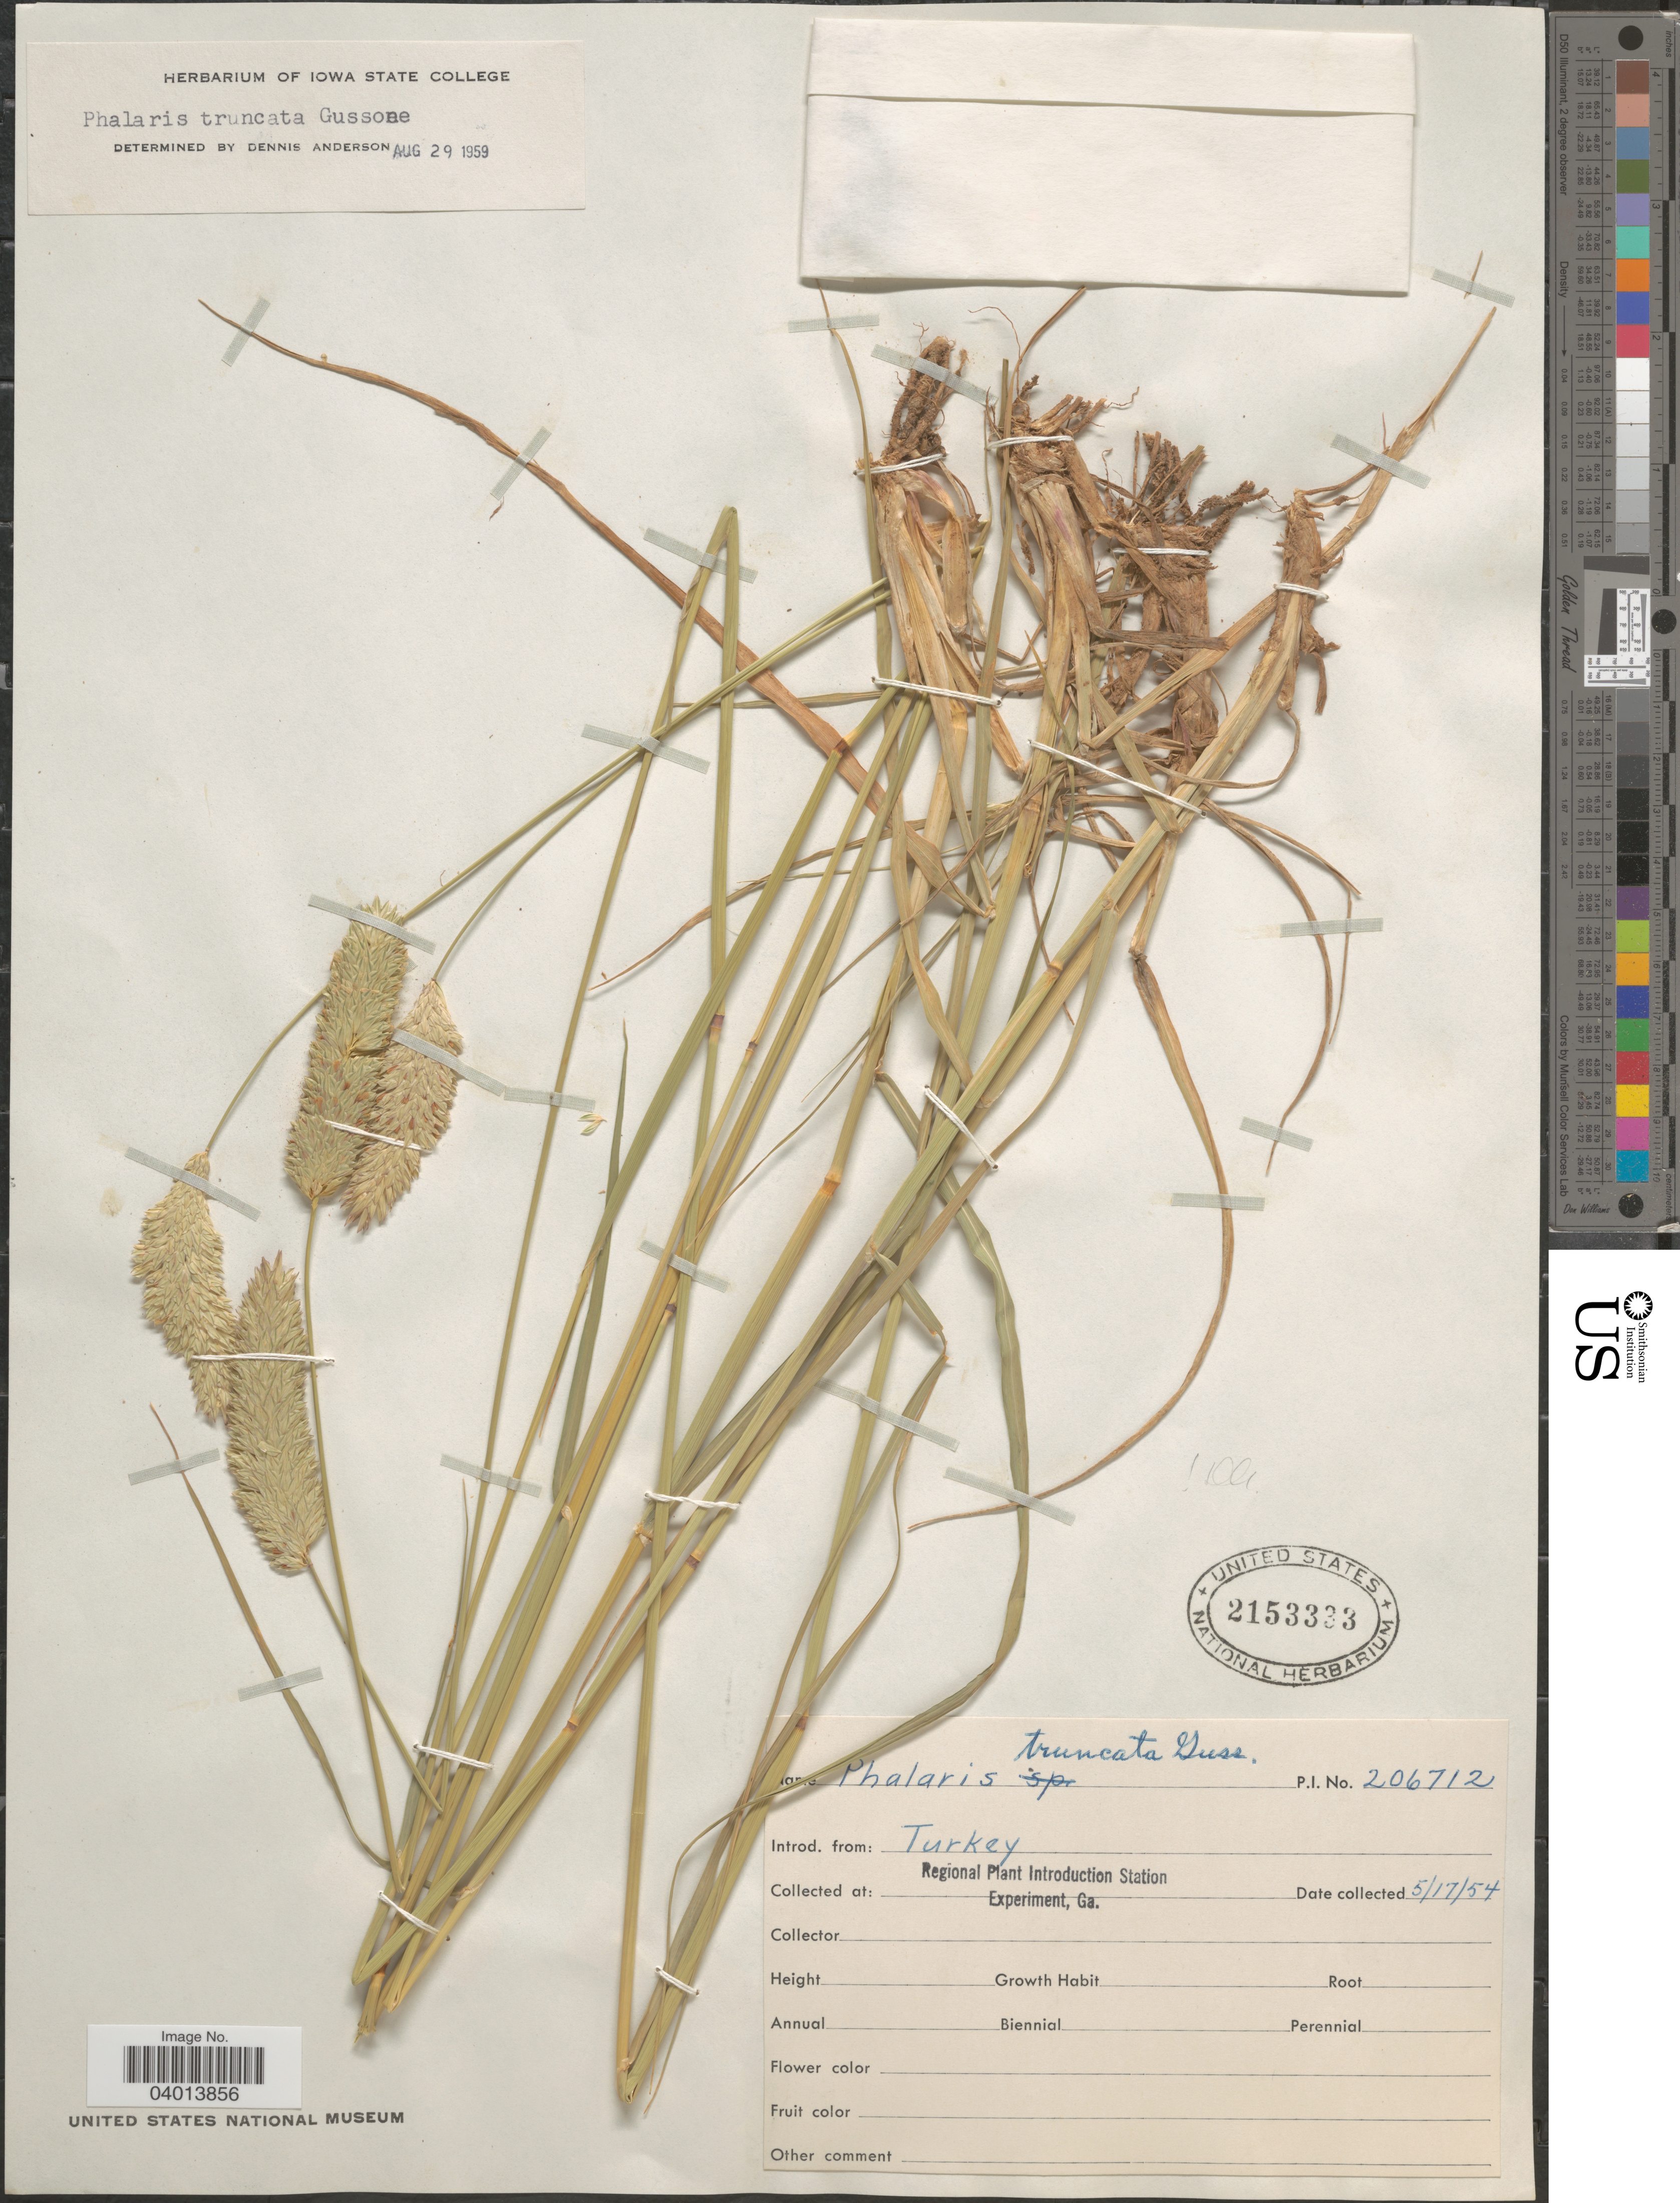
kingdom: Plantae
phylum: Tracheophyta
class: Liliopsida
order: Poales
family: Poaceae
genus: Phalaris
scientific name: Phalaris truncata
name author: Gussone ex Bertol.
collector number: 206712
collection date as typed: Transcribed d/m/y: 17/5/54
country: United States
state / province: Georgia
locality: Regional Plant Introduction Station Experiment.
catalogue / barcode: US 2153333